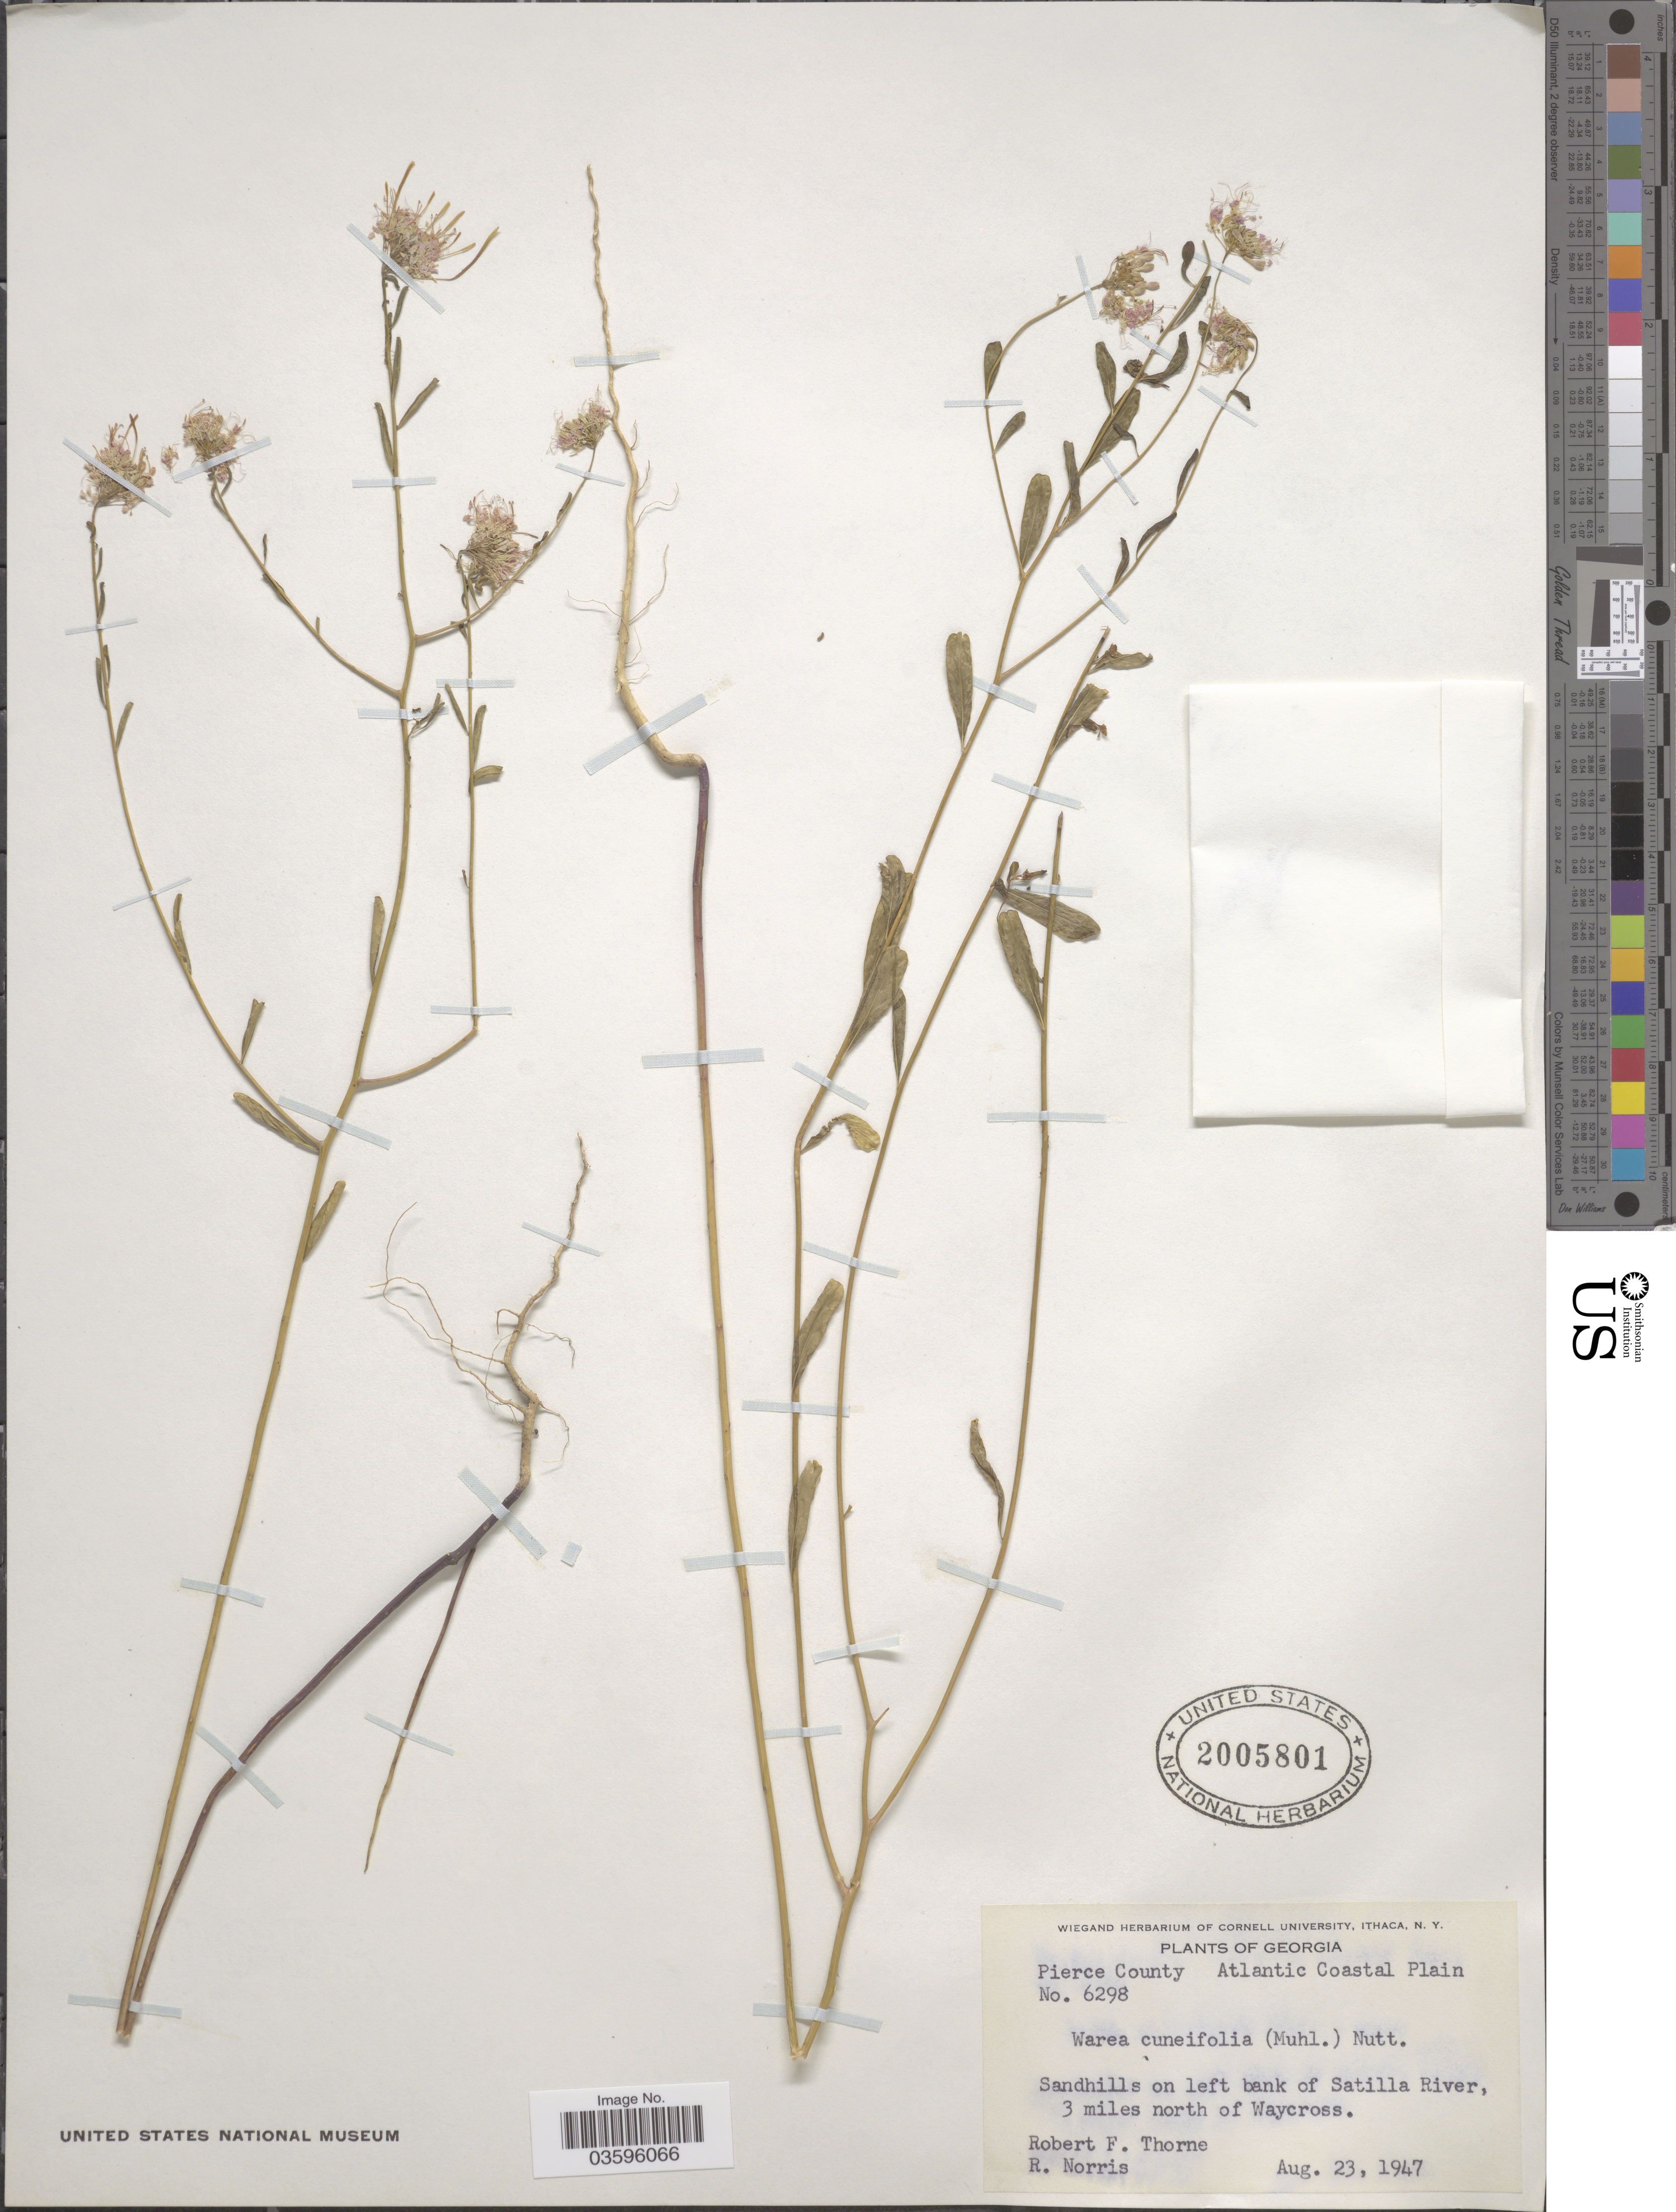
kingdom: Plantae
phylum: Tracheophyta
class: Magnoliopsida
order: Brassicales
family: Brassicaceae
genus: Warea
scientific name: Warea cuneifolia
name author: (Muhl. ex Nutt.) Nutt.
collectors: R. F. Thorne & R. E. Norris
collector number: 6298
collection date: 1947-08-23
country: United States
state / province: Georgia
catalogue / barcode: US 2005801